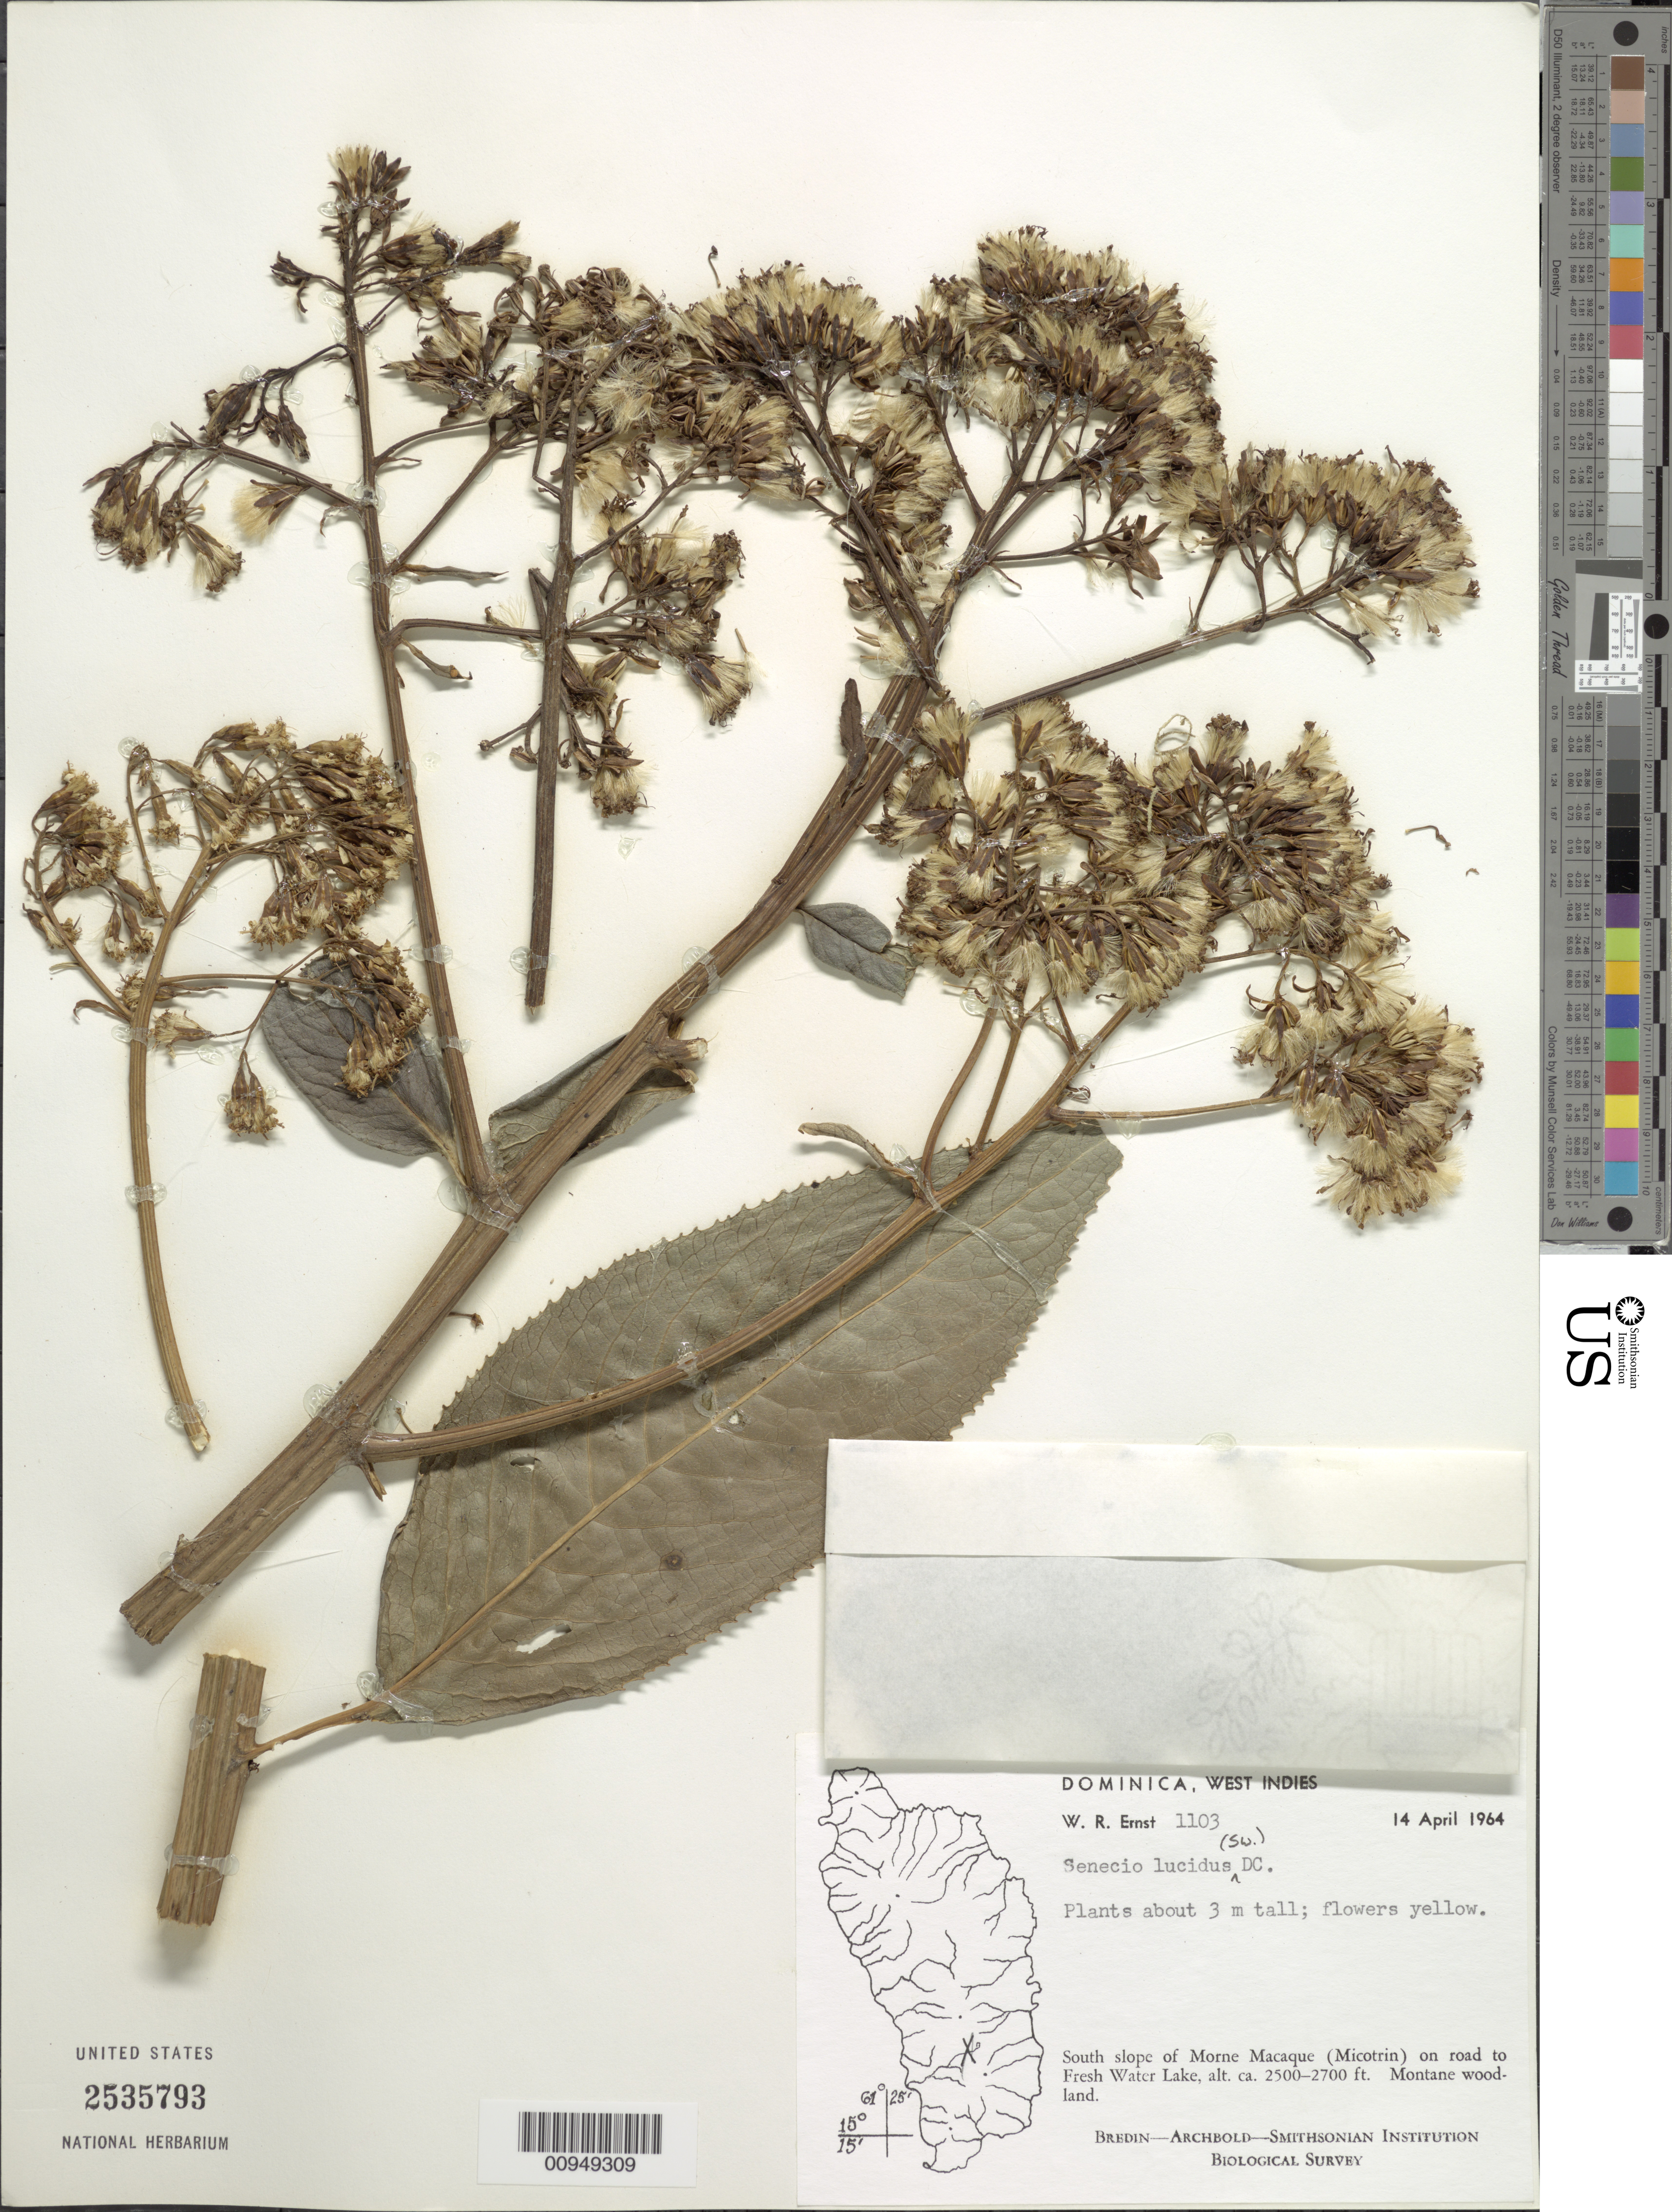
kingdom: Plantae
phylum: Tracheophyta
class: Magnoliopsida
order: Asterales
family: Asteraceae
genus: Senecio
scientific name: Senecio lucidus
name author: (Sw.) DC.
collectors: W. R. Ernst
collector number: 1103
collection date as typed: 14 Apr 1964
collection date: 1964-04-14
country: Dominica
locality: South slope of Morne Macaque (Micotrin) on road to Fresh Water Lake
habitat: Montane woodland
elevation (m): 762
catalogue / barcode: US 2535793